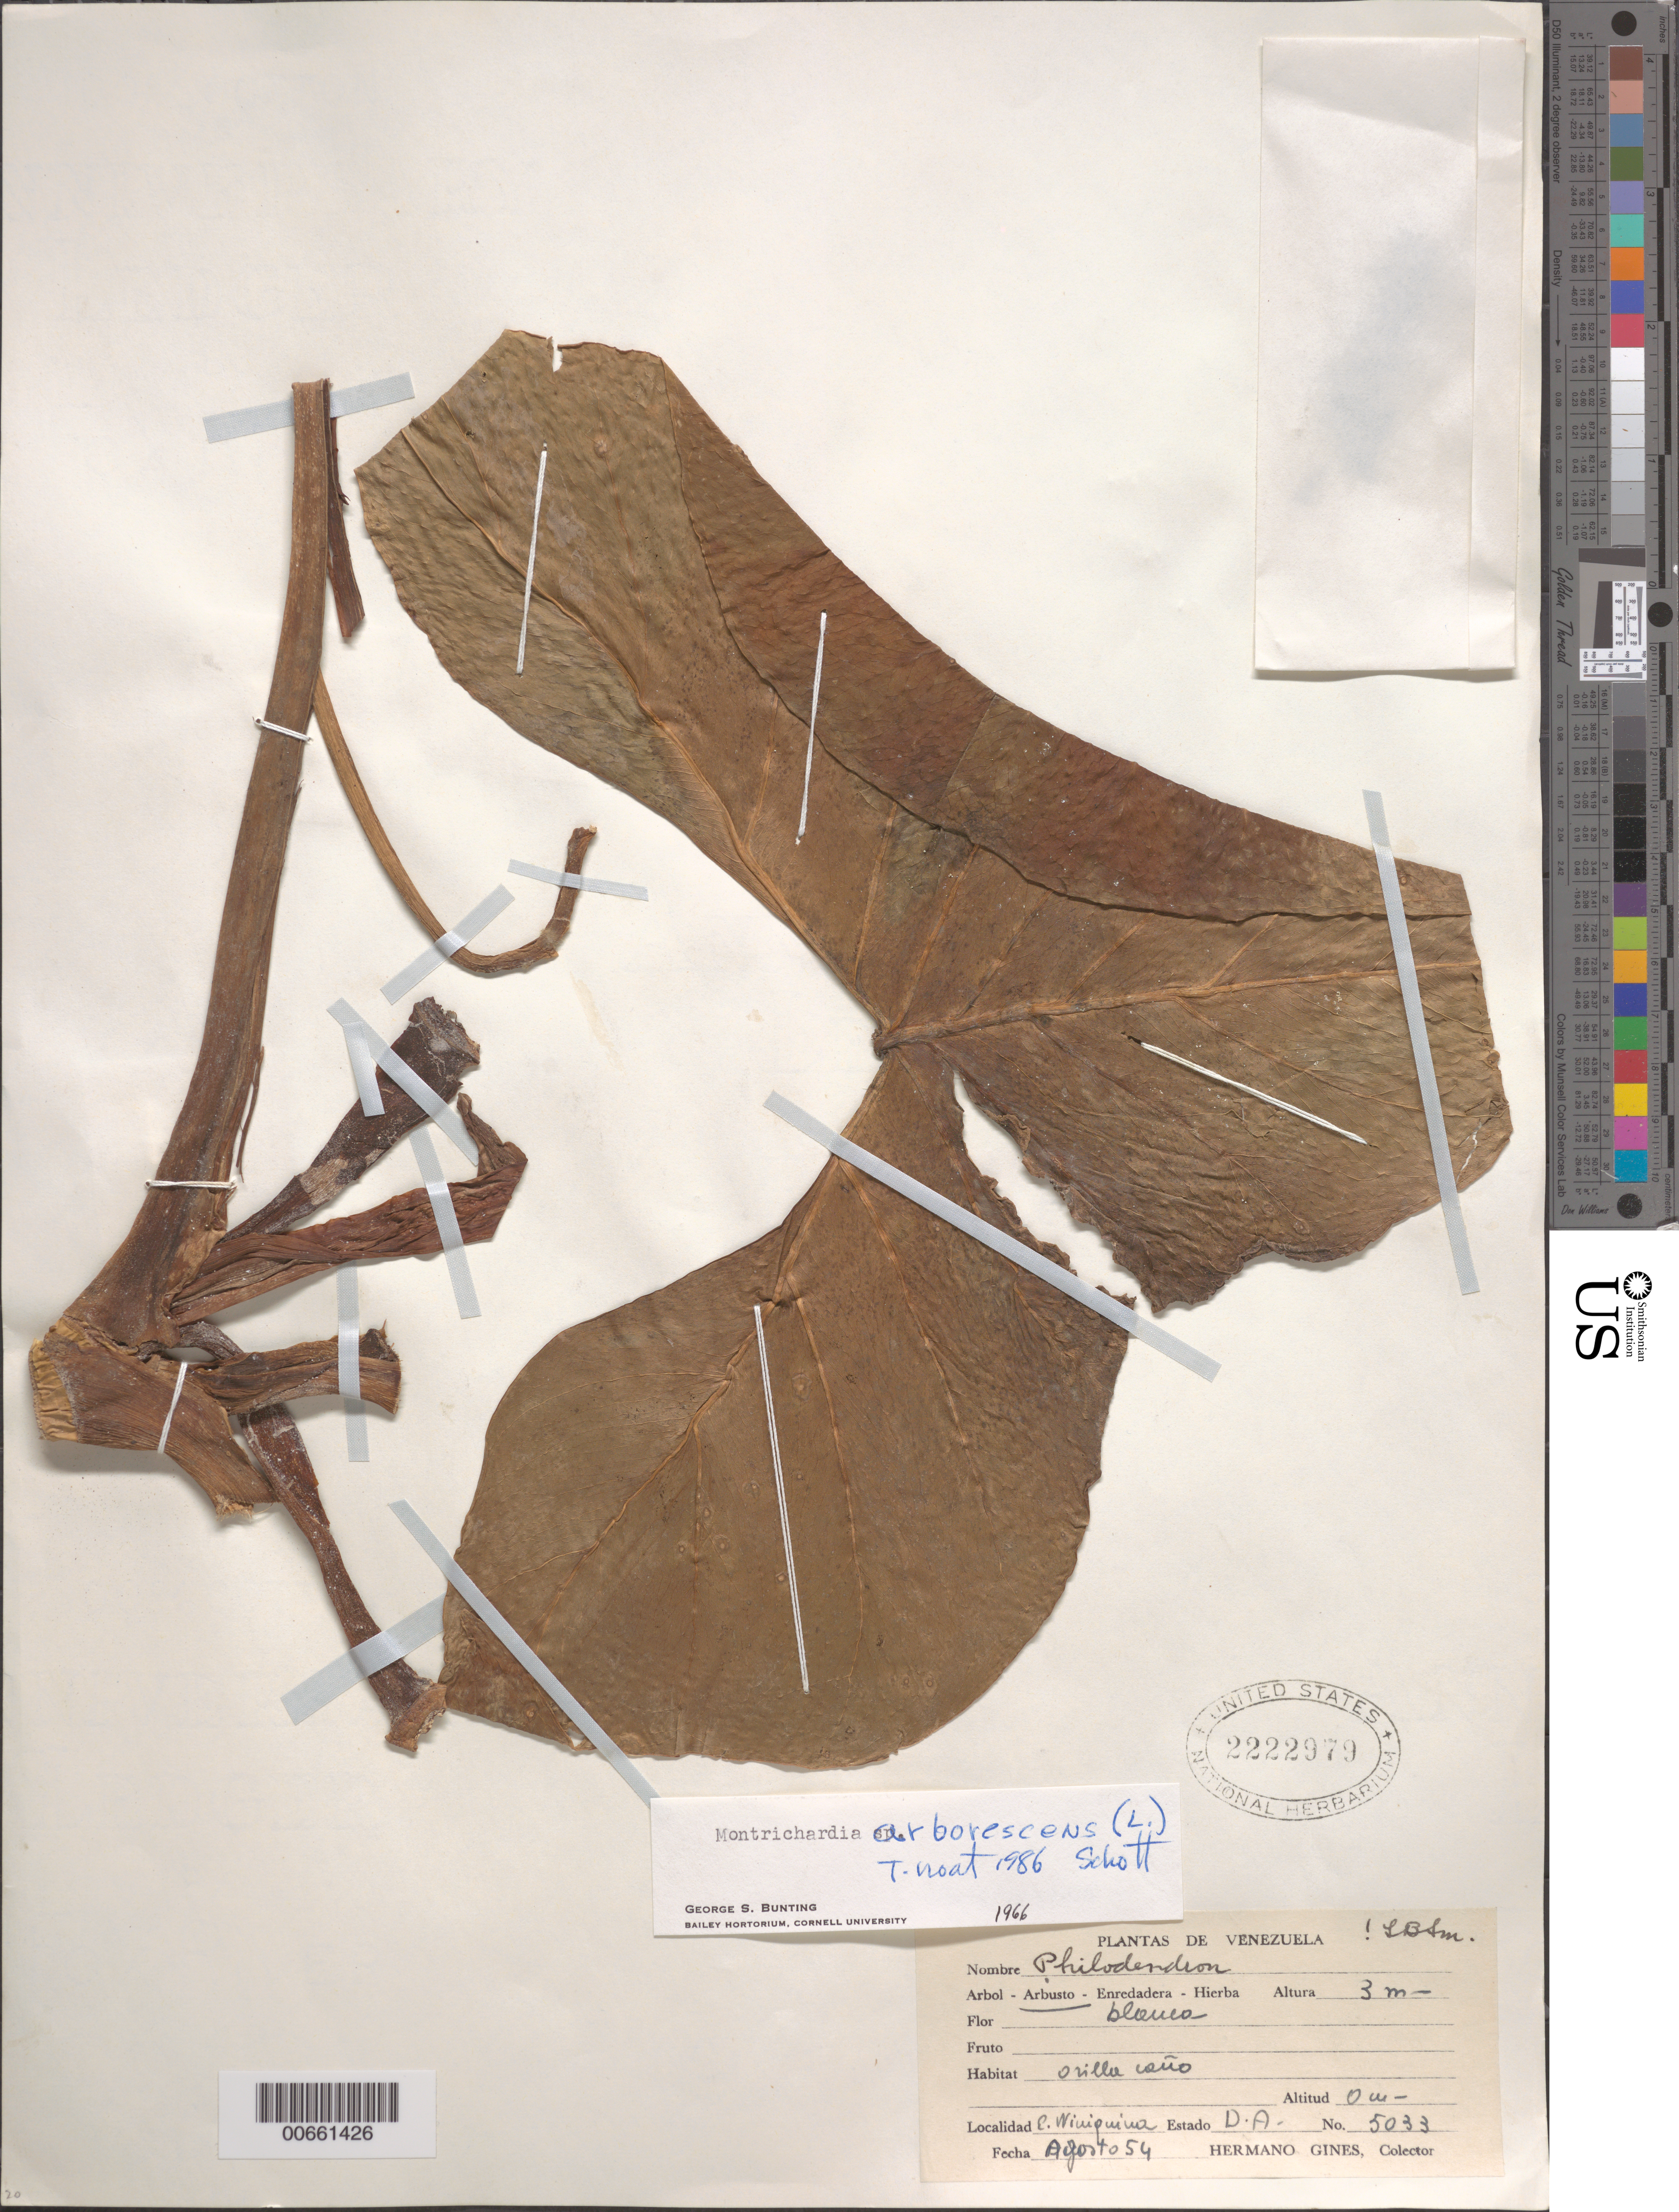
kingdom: Plantae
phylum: Tracheophyta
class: Liliopsida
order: Alismatales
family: Araceae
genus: Montrichardia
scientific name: Montrichardia arborescens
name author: (L.) Schott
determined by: Croat, Thomas B., Missouri Botanical Garden (MO)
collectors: H. Gines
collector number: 5033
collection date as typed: Aug-54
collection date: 1954-08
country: Venezuela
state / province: Delta Amacuro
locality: C. Wiuiquina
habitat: Border of canal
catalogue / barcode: US 2222979